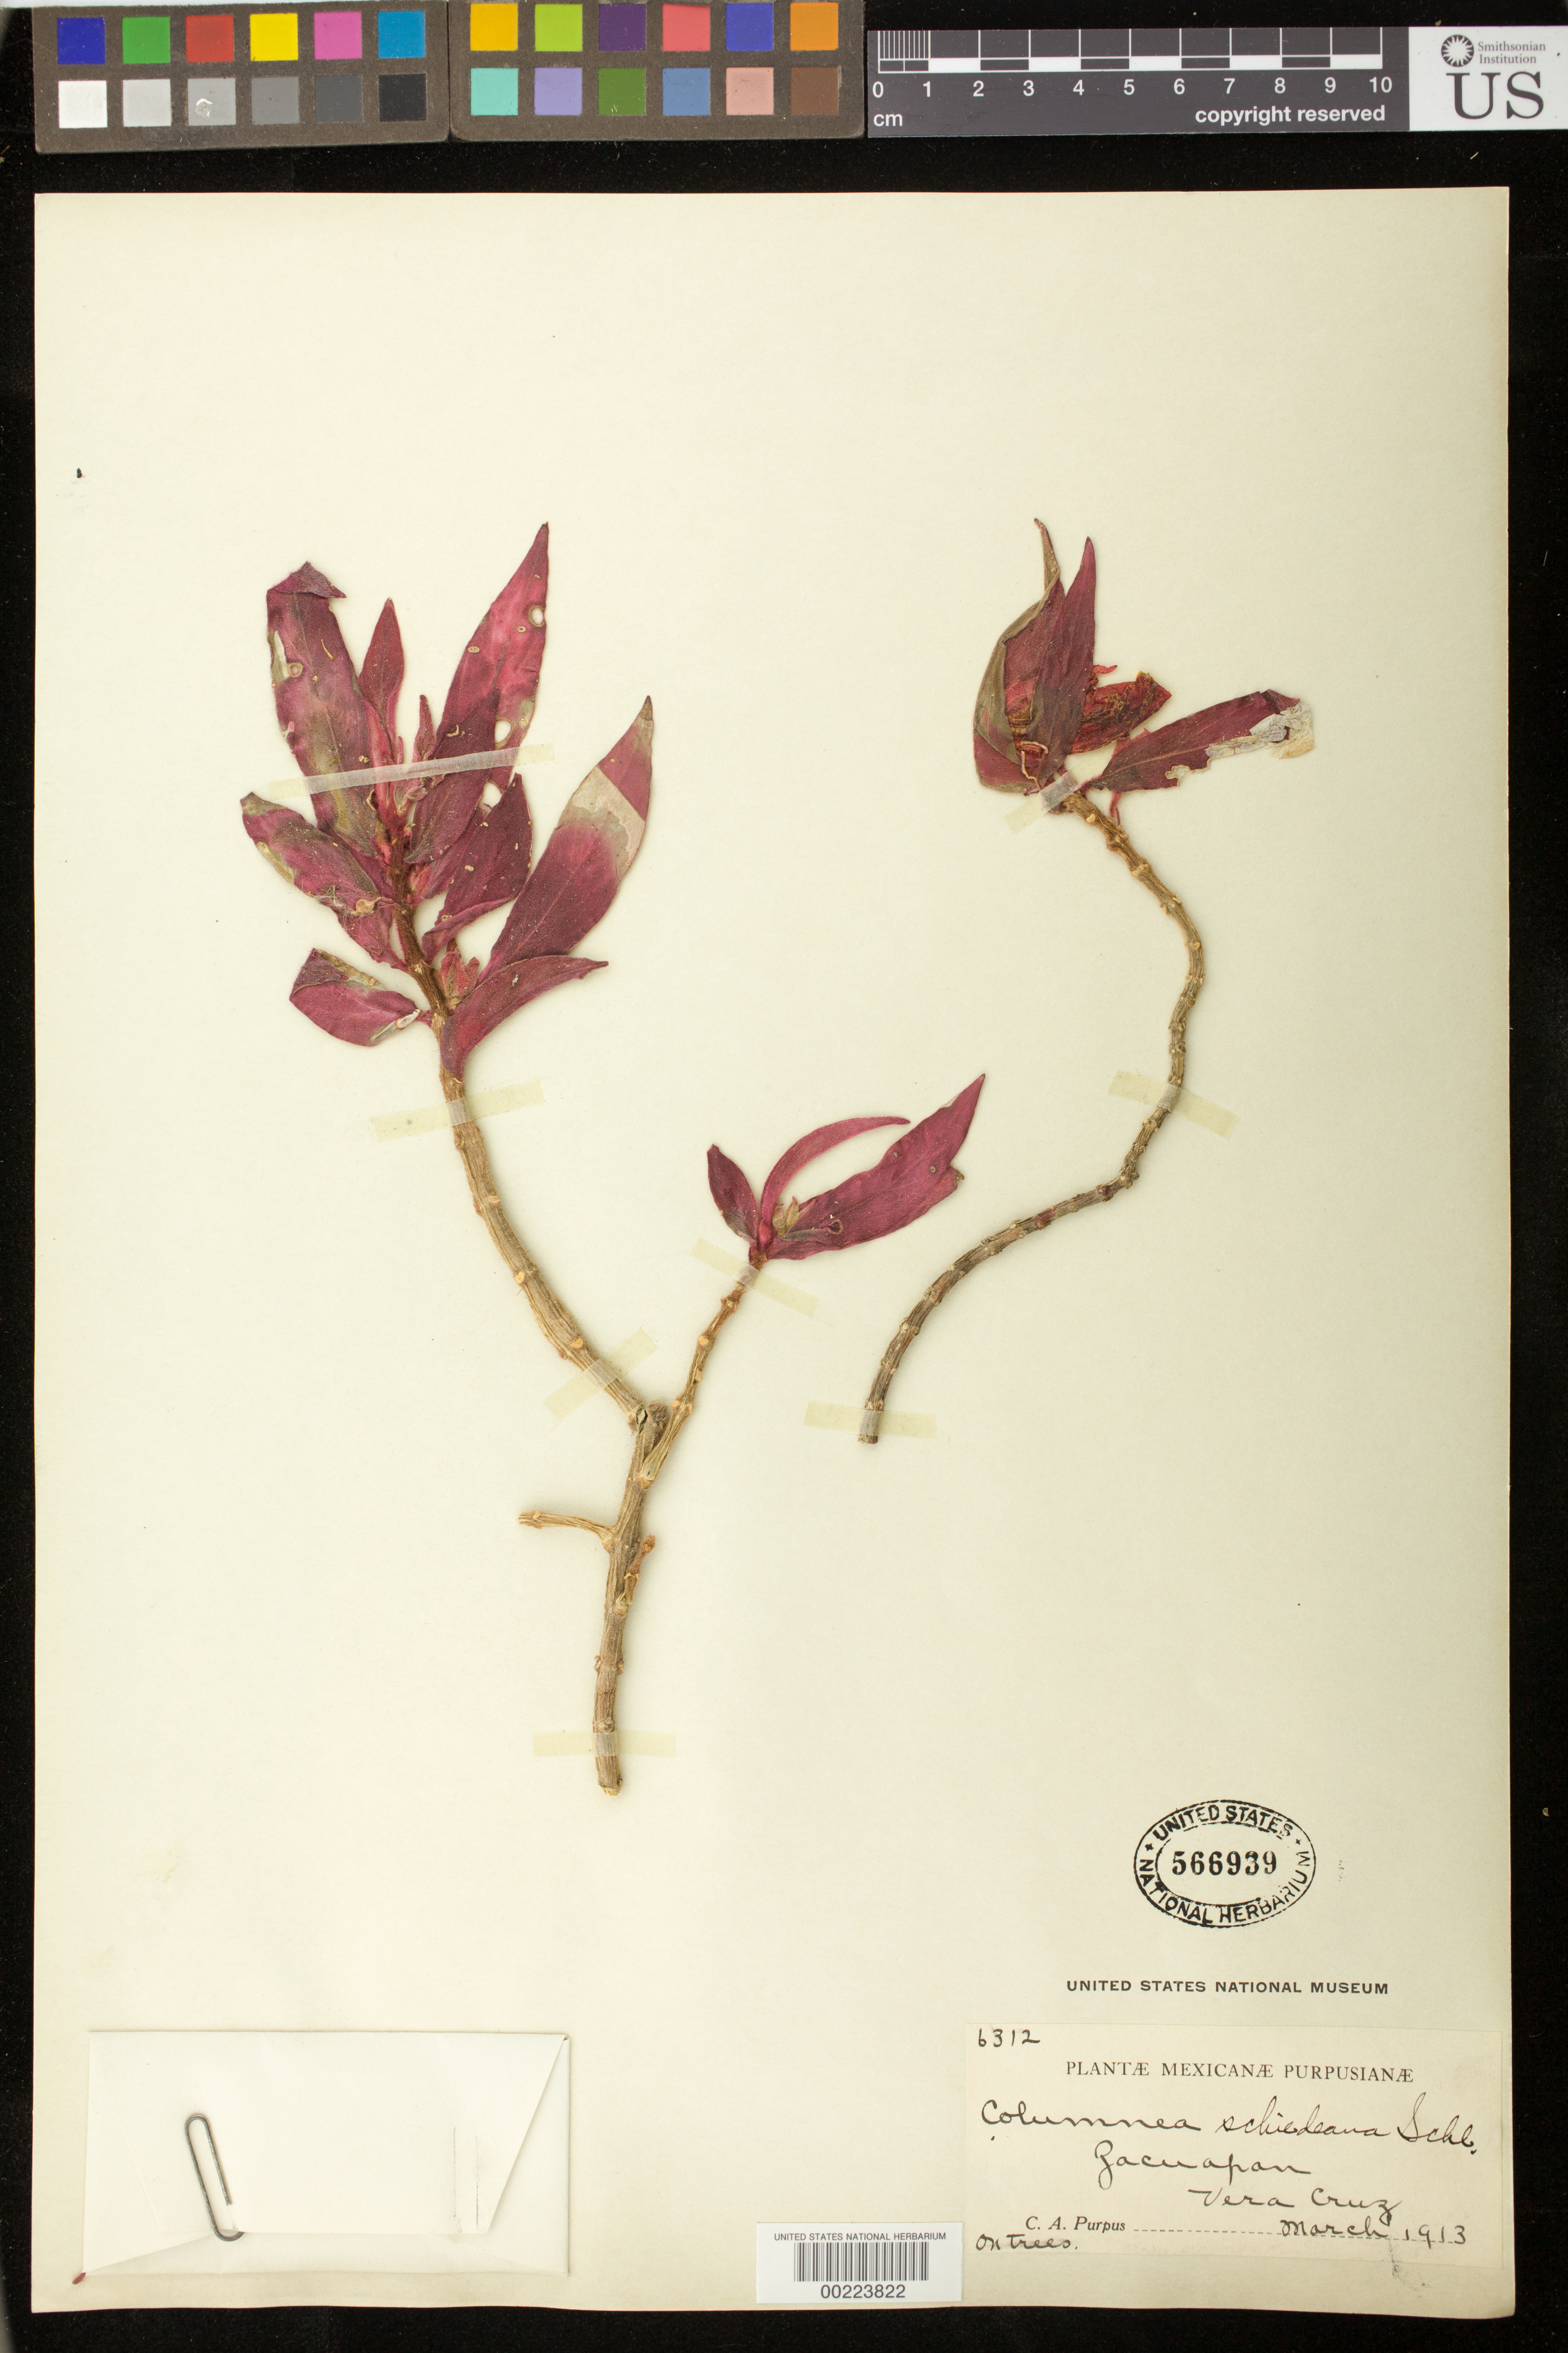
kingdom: Plantae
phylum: Tracheophyta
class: Magnoliopsida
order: Lamiales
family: Gesneriaceae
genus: Columnea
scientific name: Columnea schiedeana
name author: Schltdl.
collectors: C. A. Purpus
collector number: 6312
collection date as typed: Mar 1913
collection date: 1913-03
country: Mexico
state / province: Veracruz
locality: Zacuapan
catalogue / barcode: US 566939